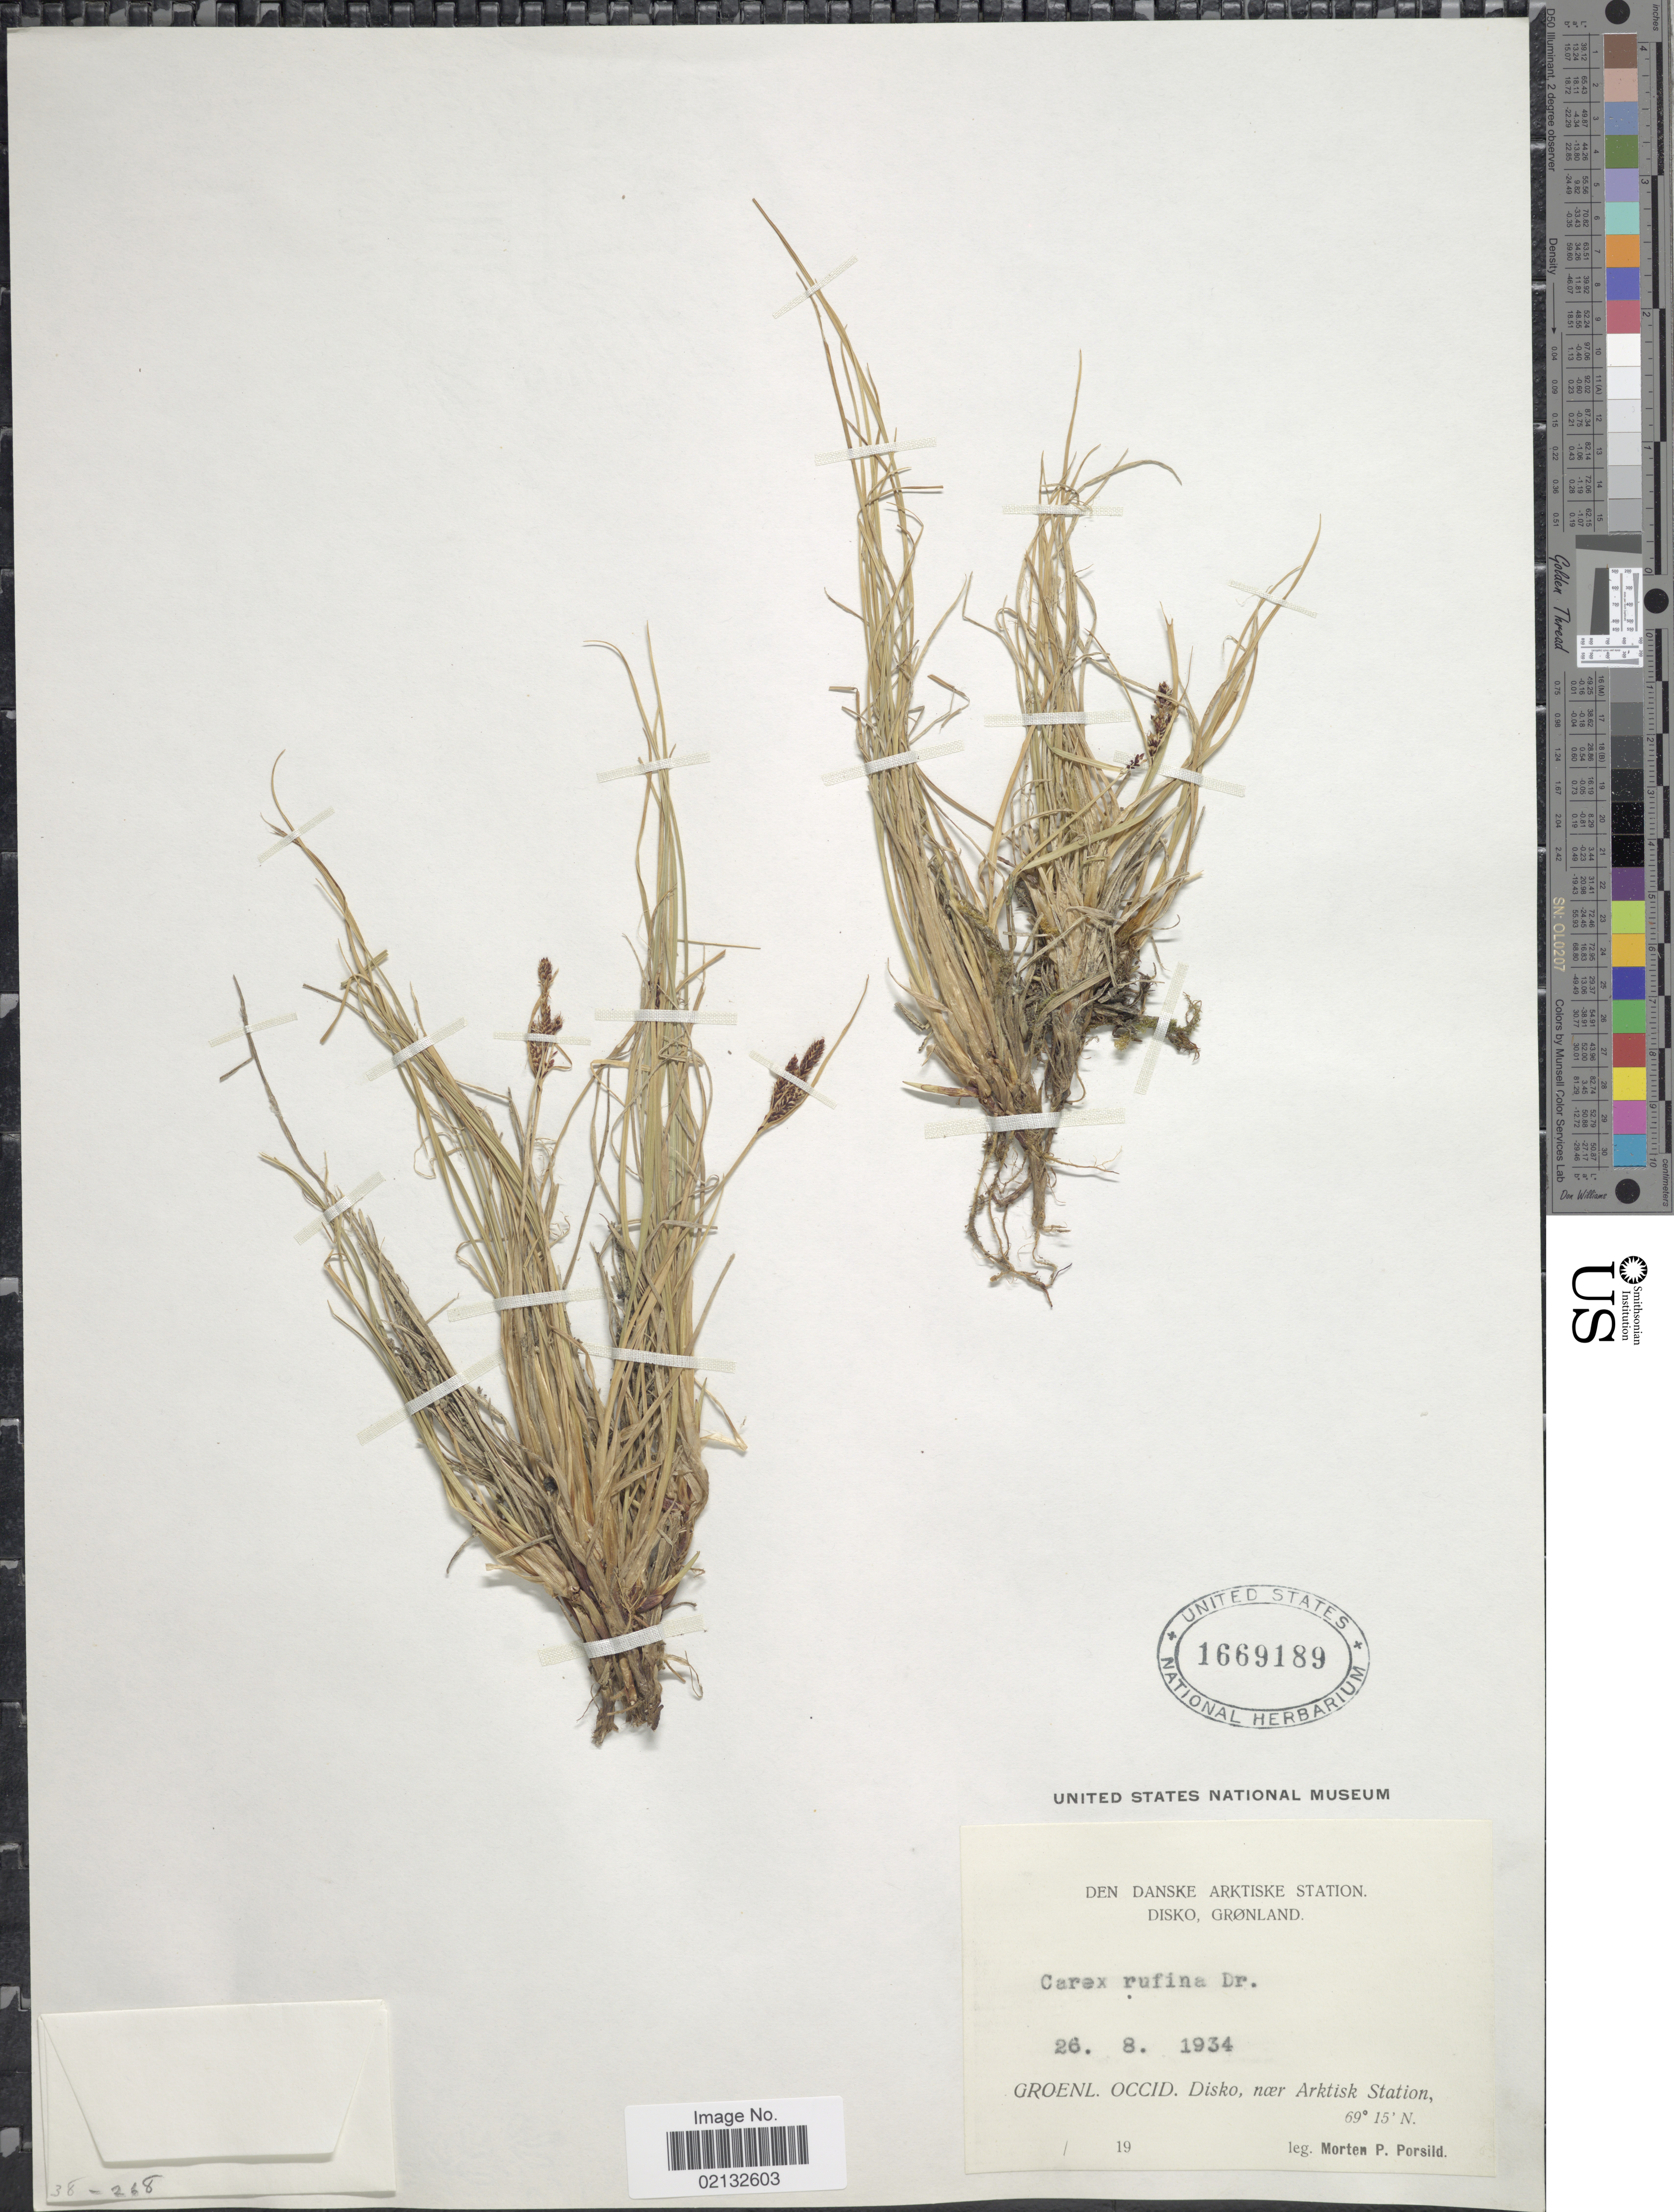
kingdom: Plantae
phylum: Tracheophyta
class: Liliopsida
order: Poales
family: Cyperaceae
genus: Carex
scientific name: Carex rufina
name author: Drejer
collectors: M. P. Porsild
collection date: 1934-08-26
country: Greenland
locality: Groenl. Occid. Disko, naer Arktisk Station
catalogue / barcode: US 1669189